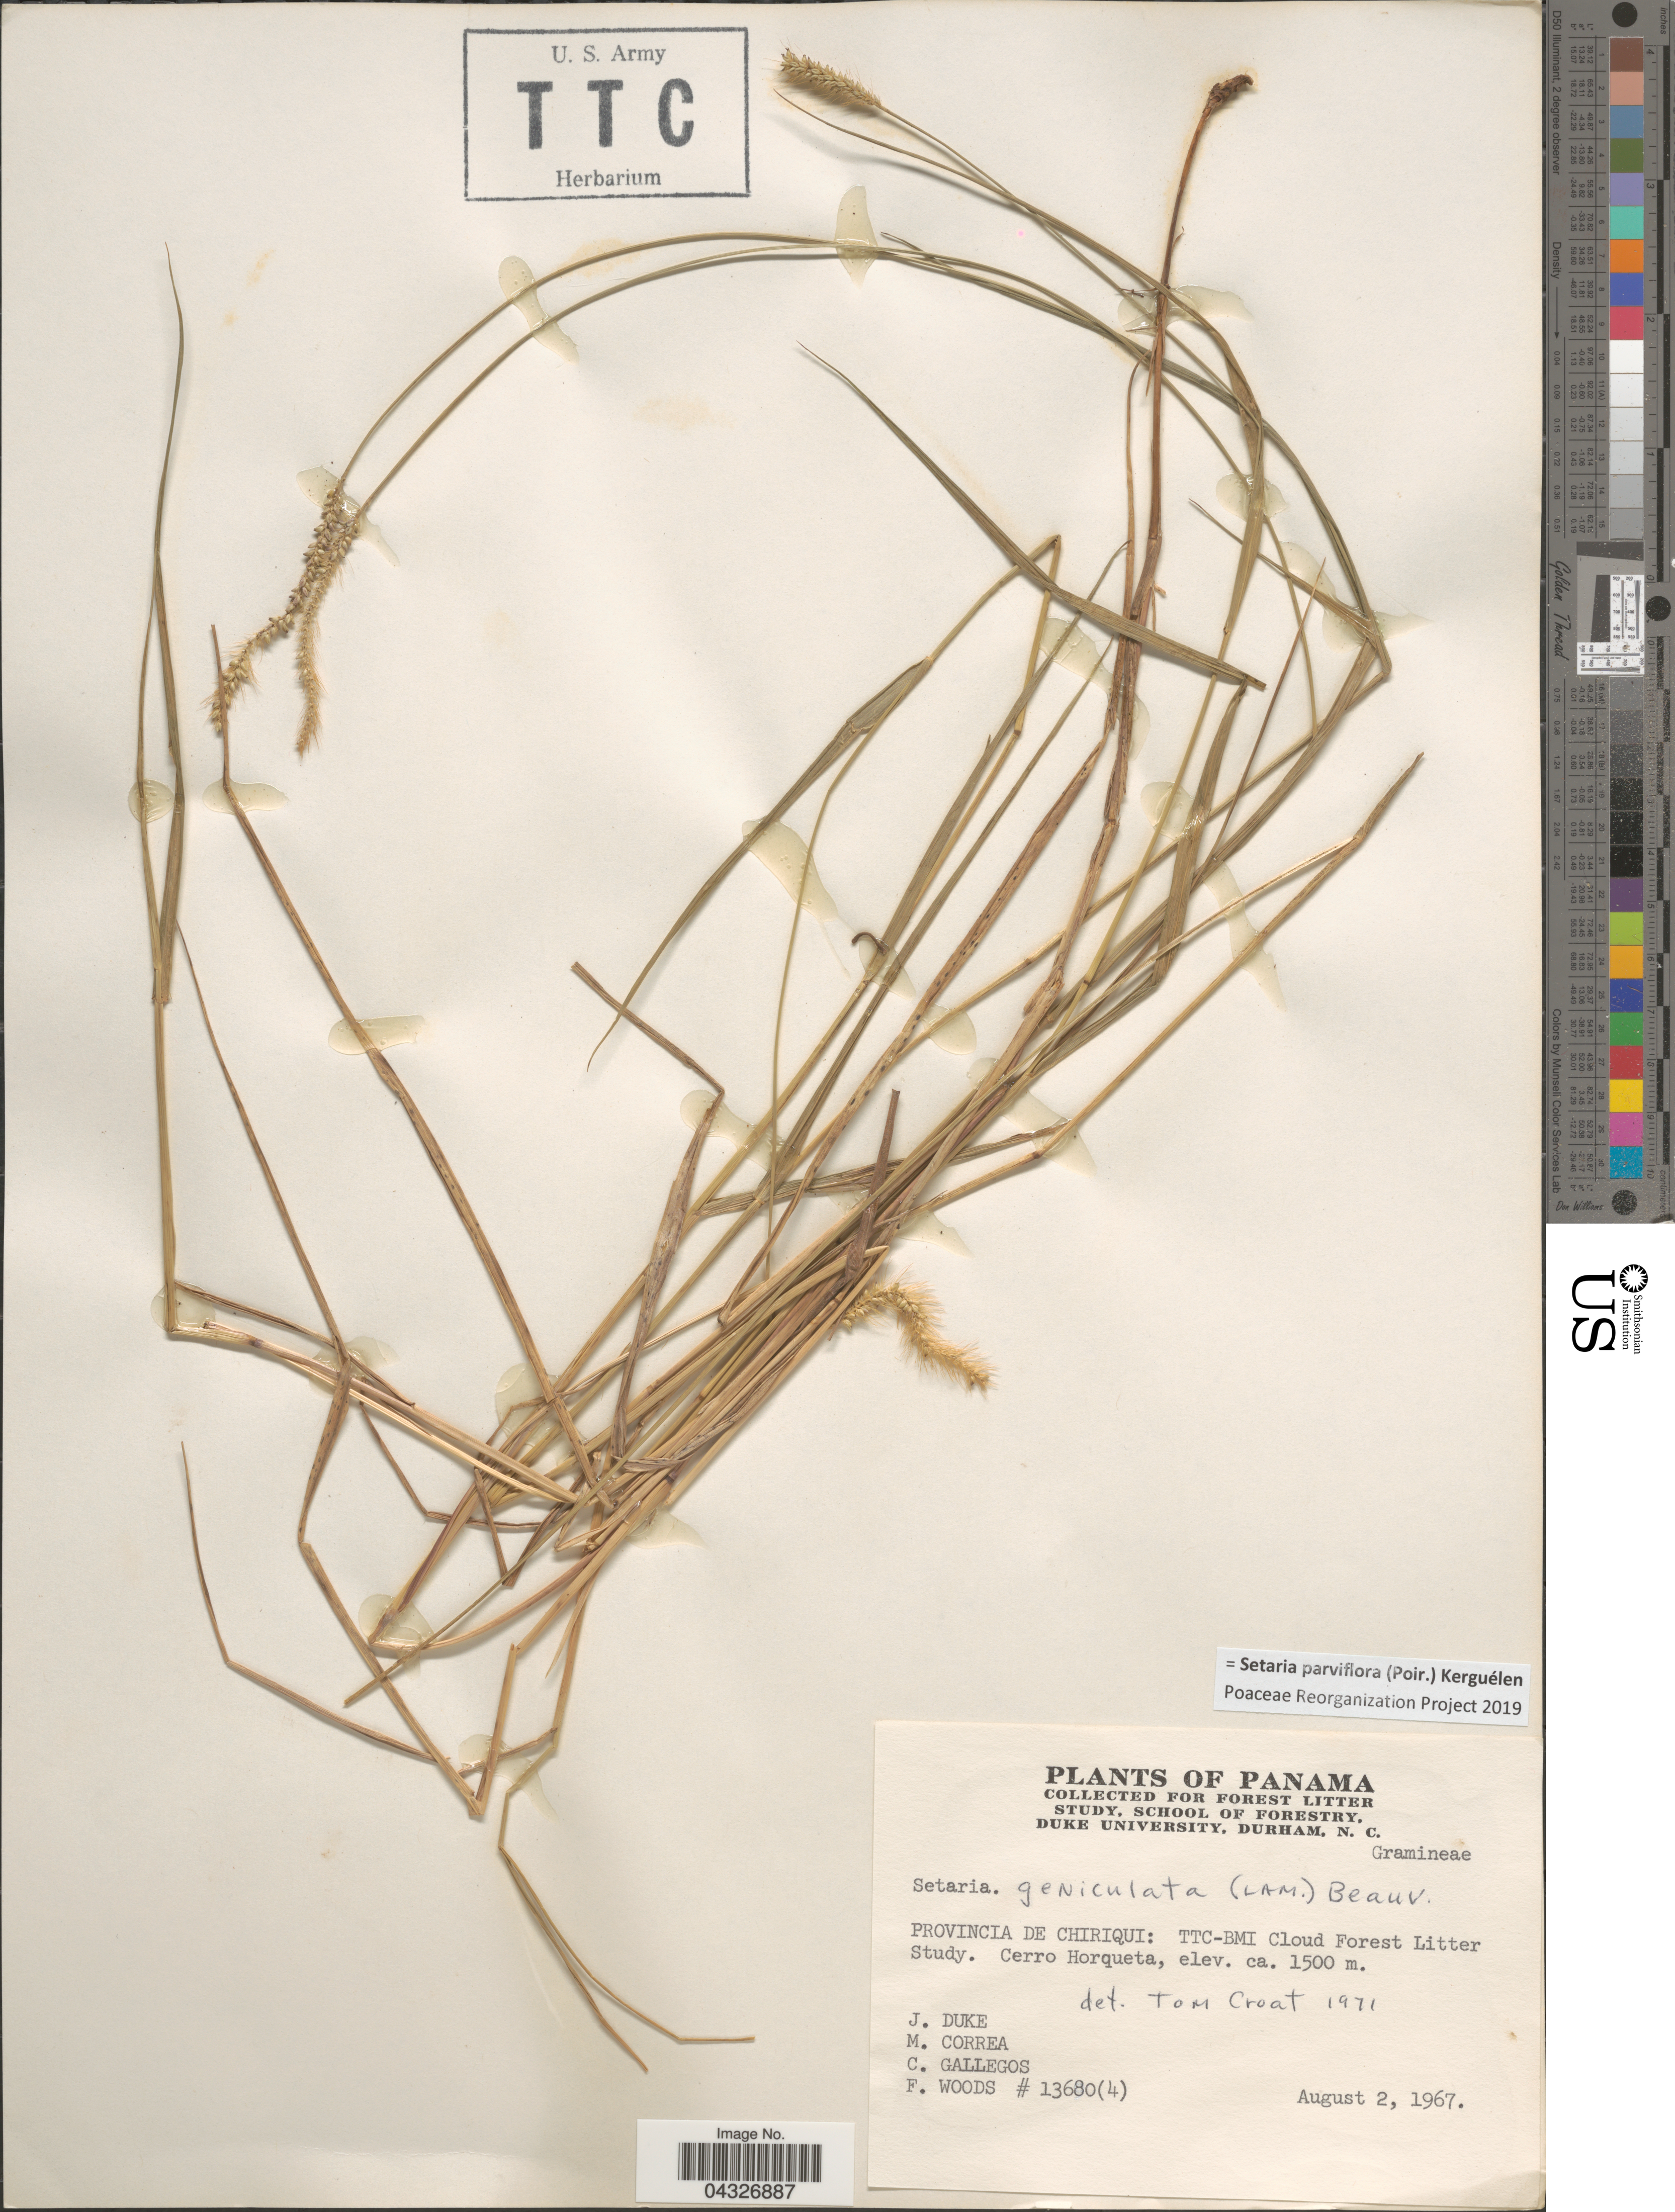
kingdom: Plantae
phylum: Tracheophyta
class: Liliopsida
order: Poales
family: Poaceae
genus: Setaria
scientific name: Setaria parviflora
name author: (Poir.) Kerguélen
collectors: J. Duke, M. Correa, C. Gallegos & F. Woods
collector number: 13680/4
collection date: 1967-08-02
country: Panama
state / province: Chiriqui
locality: TTC-BMI Cloud Forest Litter Study. Cerro Horqueta.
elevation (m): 1500